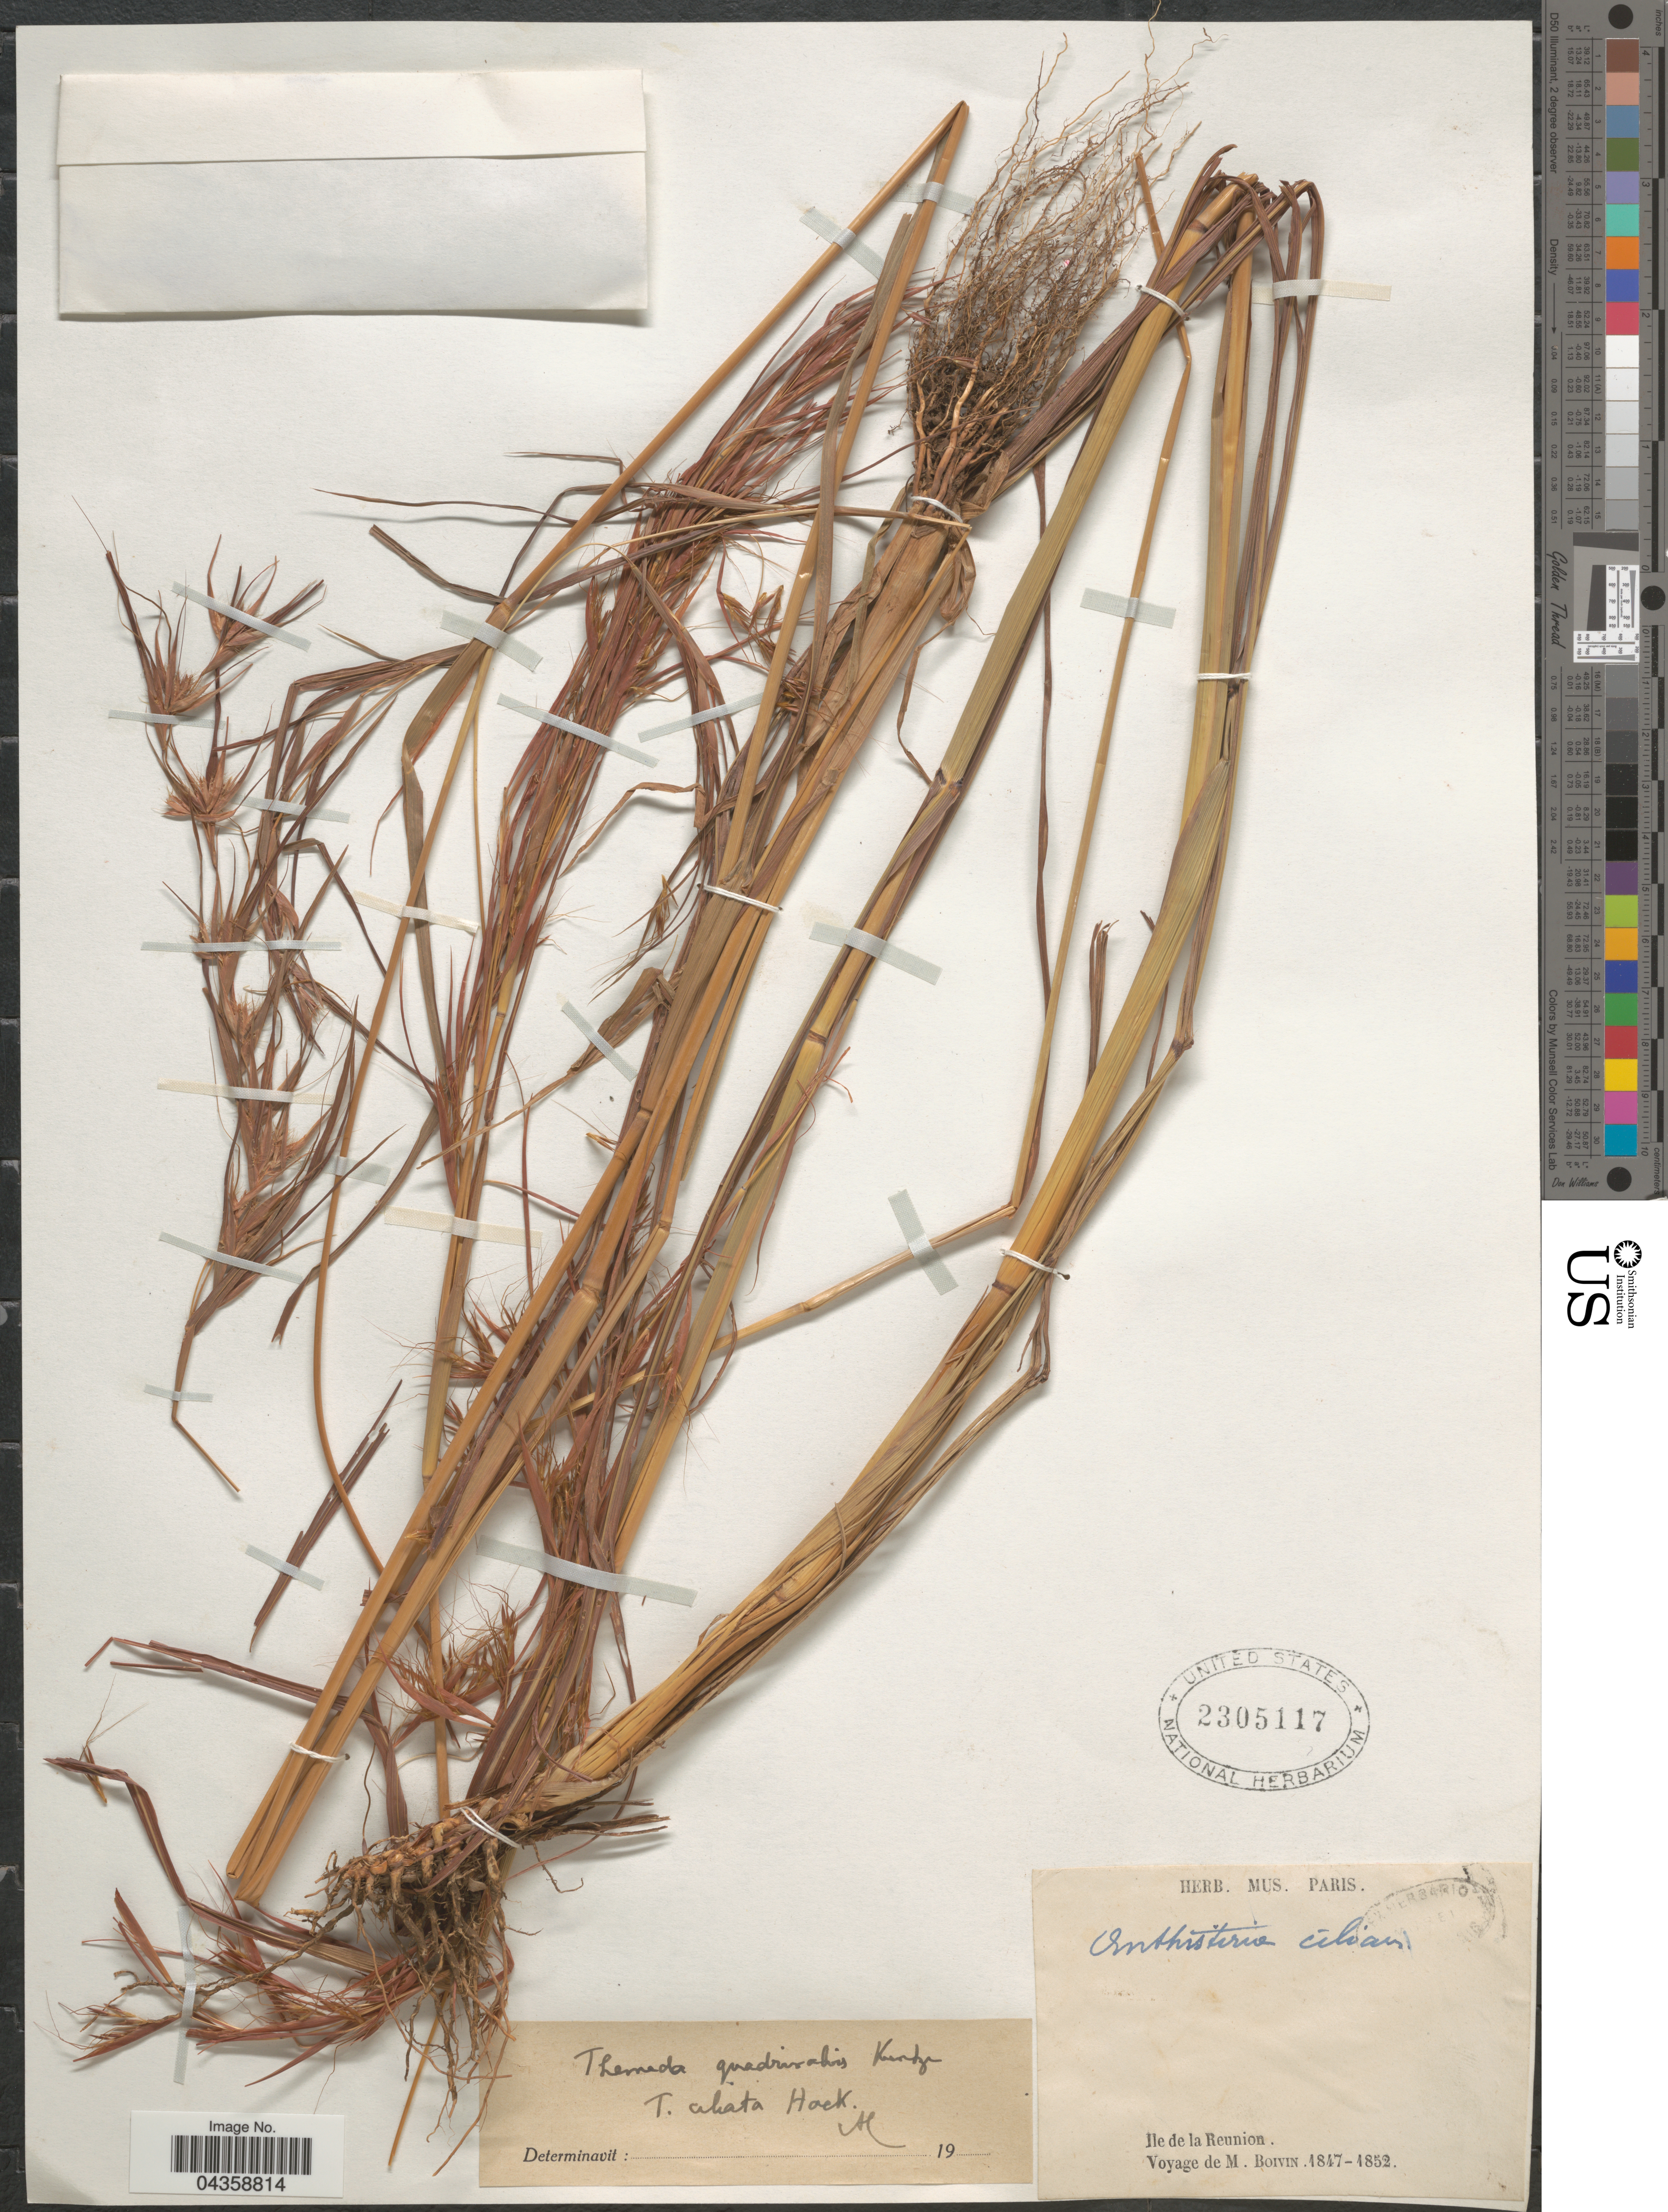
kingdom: Plantae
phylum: Tracheophyta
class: Liliopsida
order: Poales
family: Poaceae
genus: Themeda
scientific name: Themeda quadrivalvis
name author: (L.) Kuntze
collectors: M. Boivin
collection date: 1847/1852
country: Reunion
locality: Ile de la Reunion.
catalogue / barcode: US 2305117